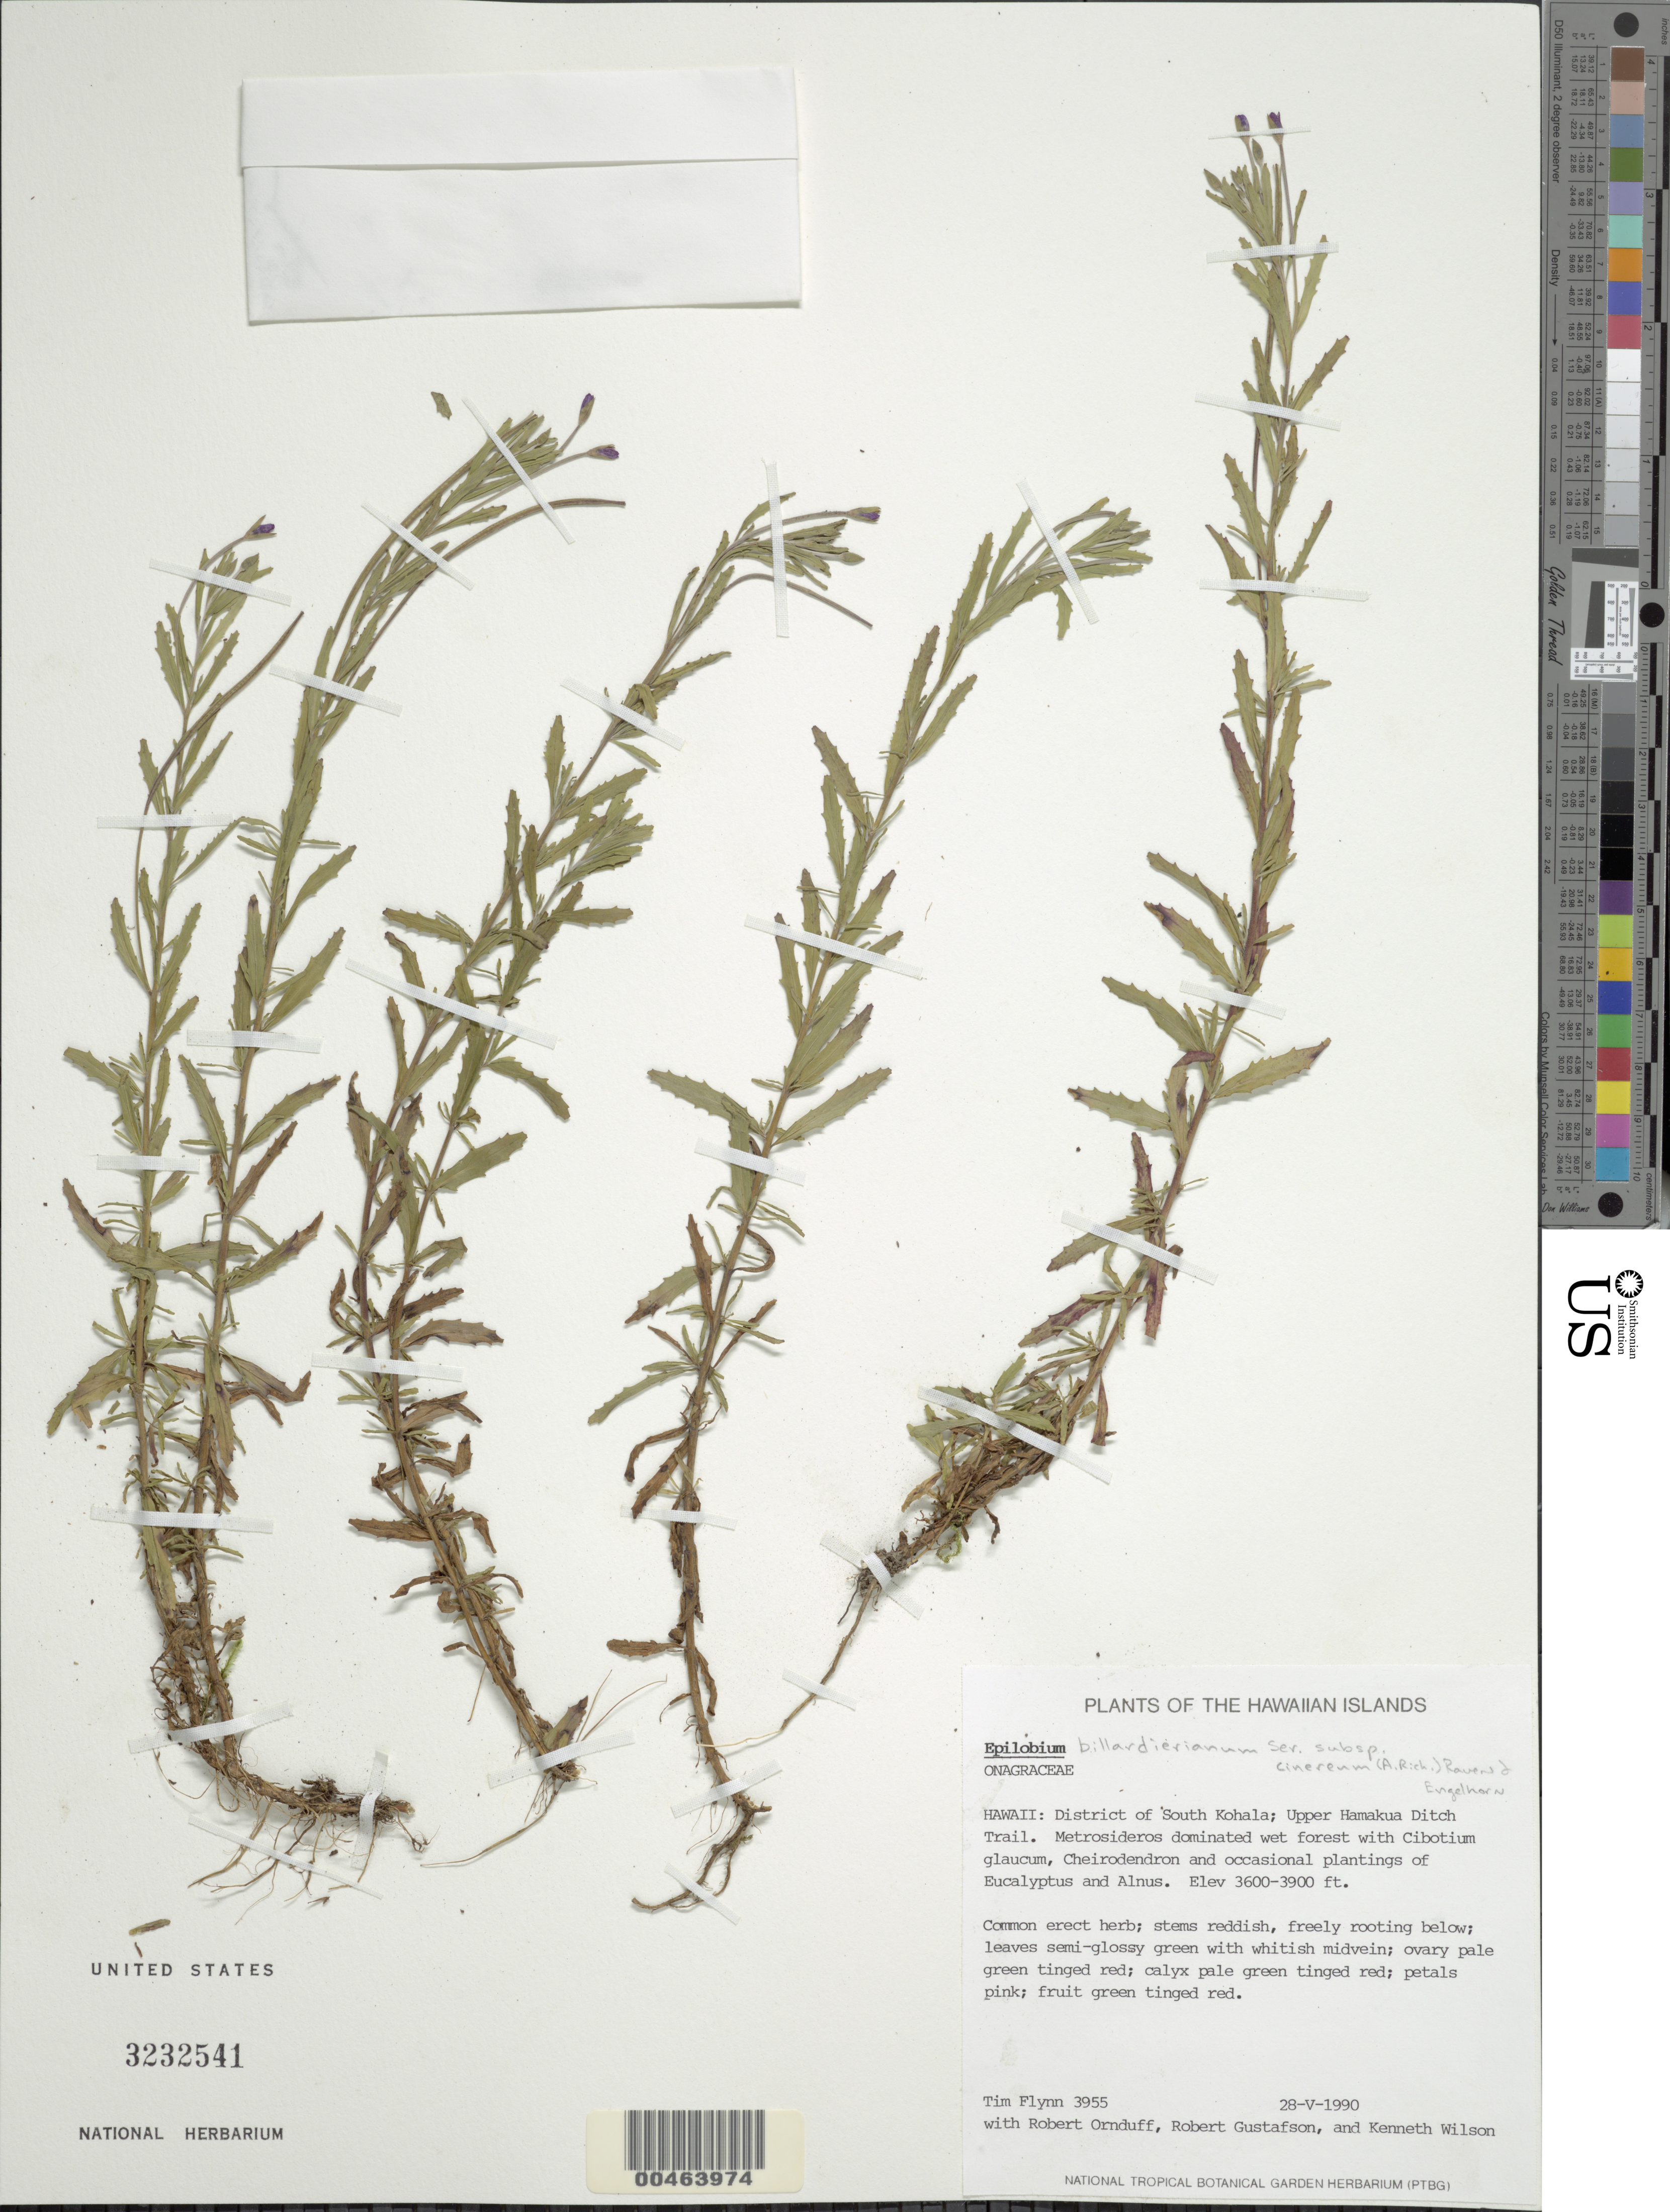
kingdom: Plantae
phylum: Tracheophyta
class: Magnoliopsida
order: Myrtales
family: Onagraceae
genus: Epilobium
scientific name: Epilobium billardiereanum subsp. cinereum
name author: (A. Rich.) P.H. Raven & Engelhorn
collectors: T. W. Flynn, R. Ornduff, R. Gustafson & K. Wilson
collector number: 3955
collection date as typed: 28 May 1990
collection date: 1990-05-28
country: United States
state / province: Hawaii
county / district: Hawaii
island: Hawaii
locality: District of South Kohala; Upper Hamakua Ditch Trail.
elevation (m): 1097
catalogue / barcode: US 3232541